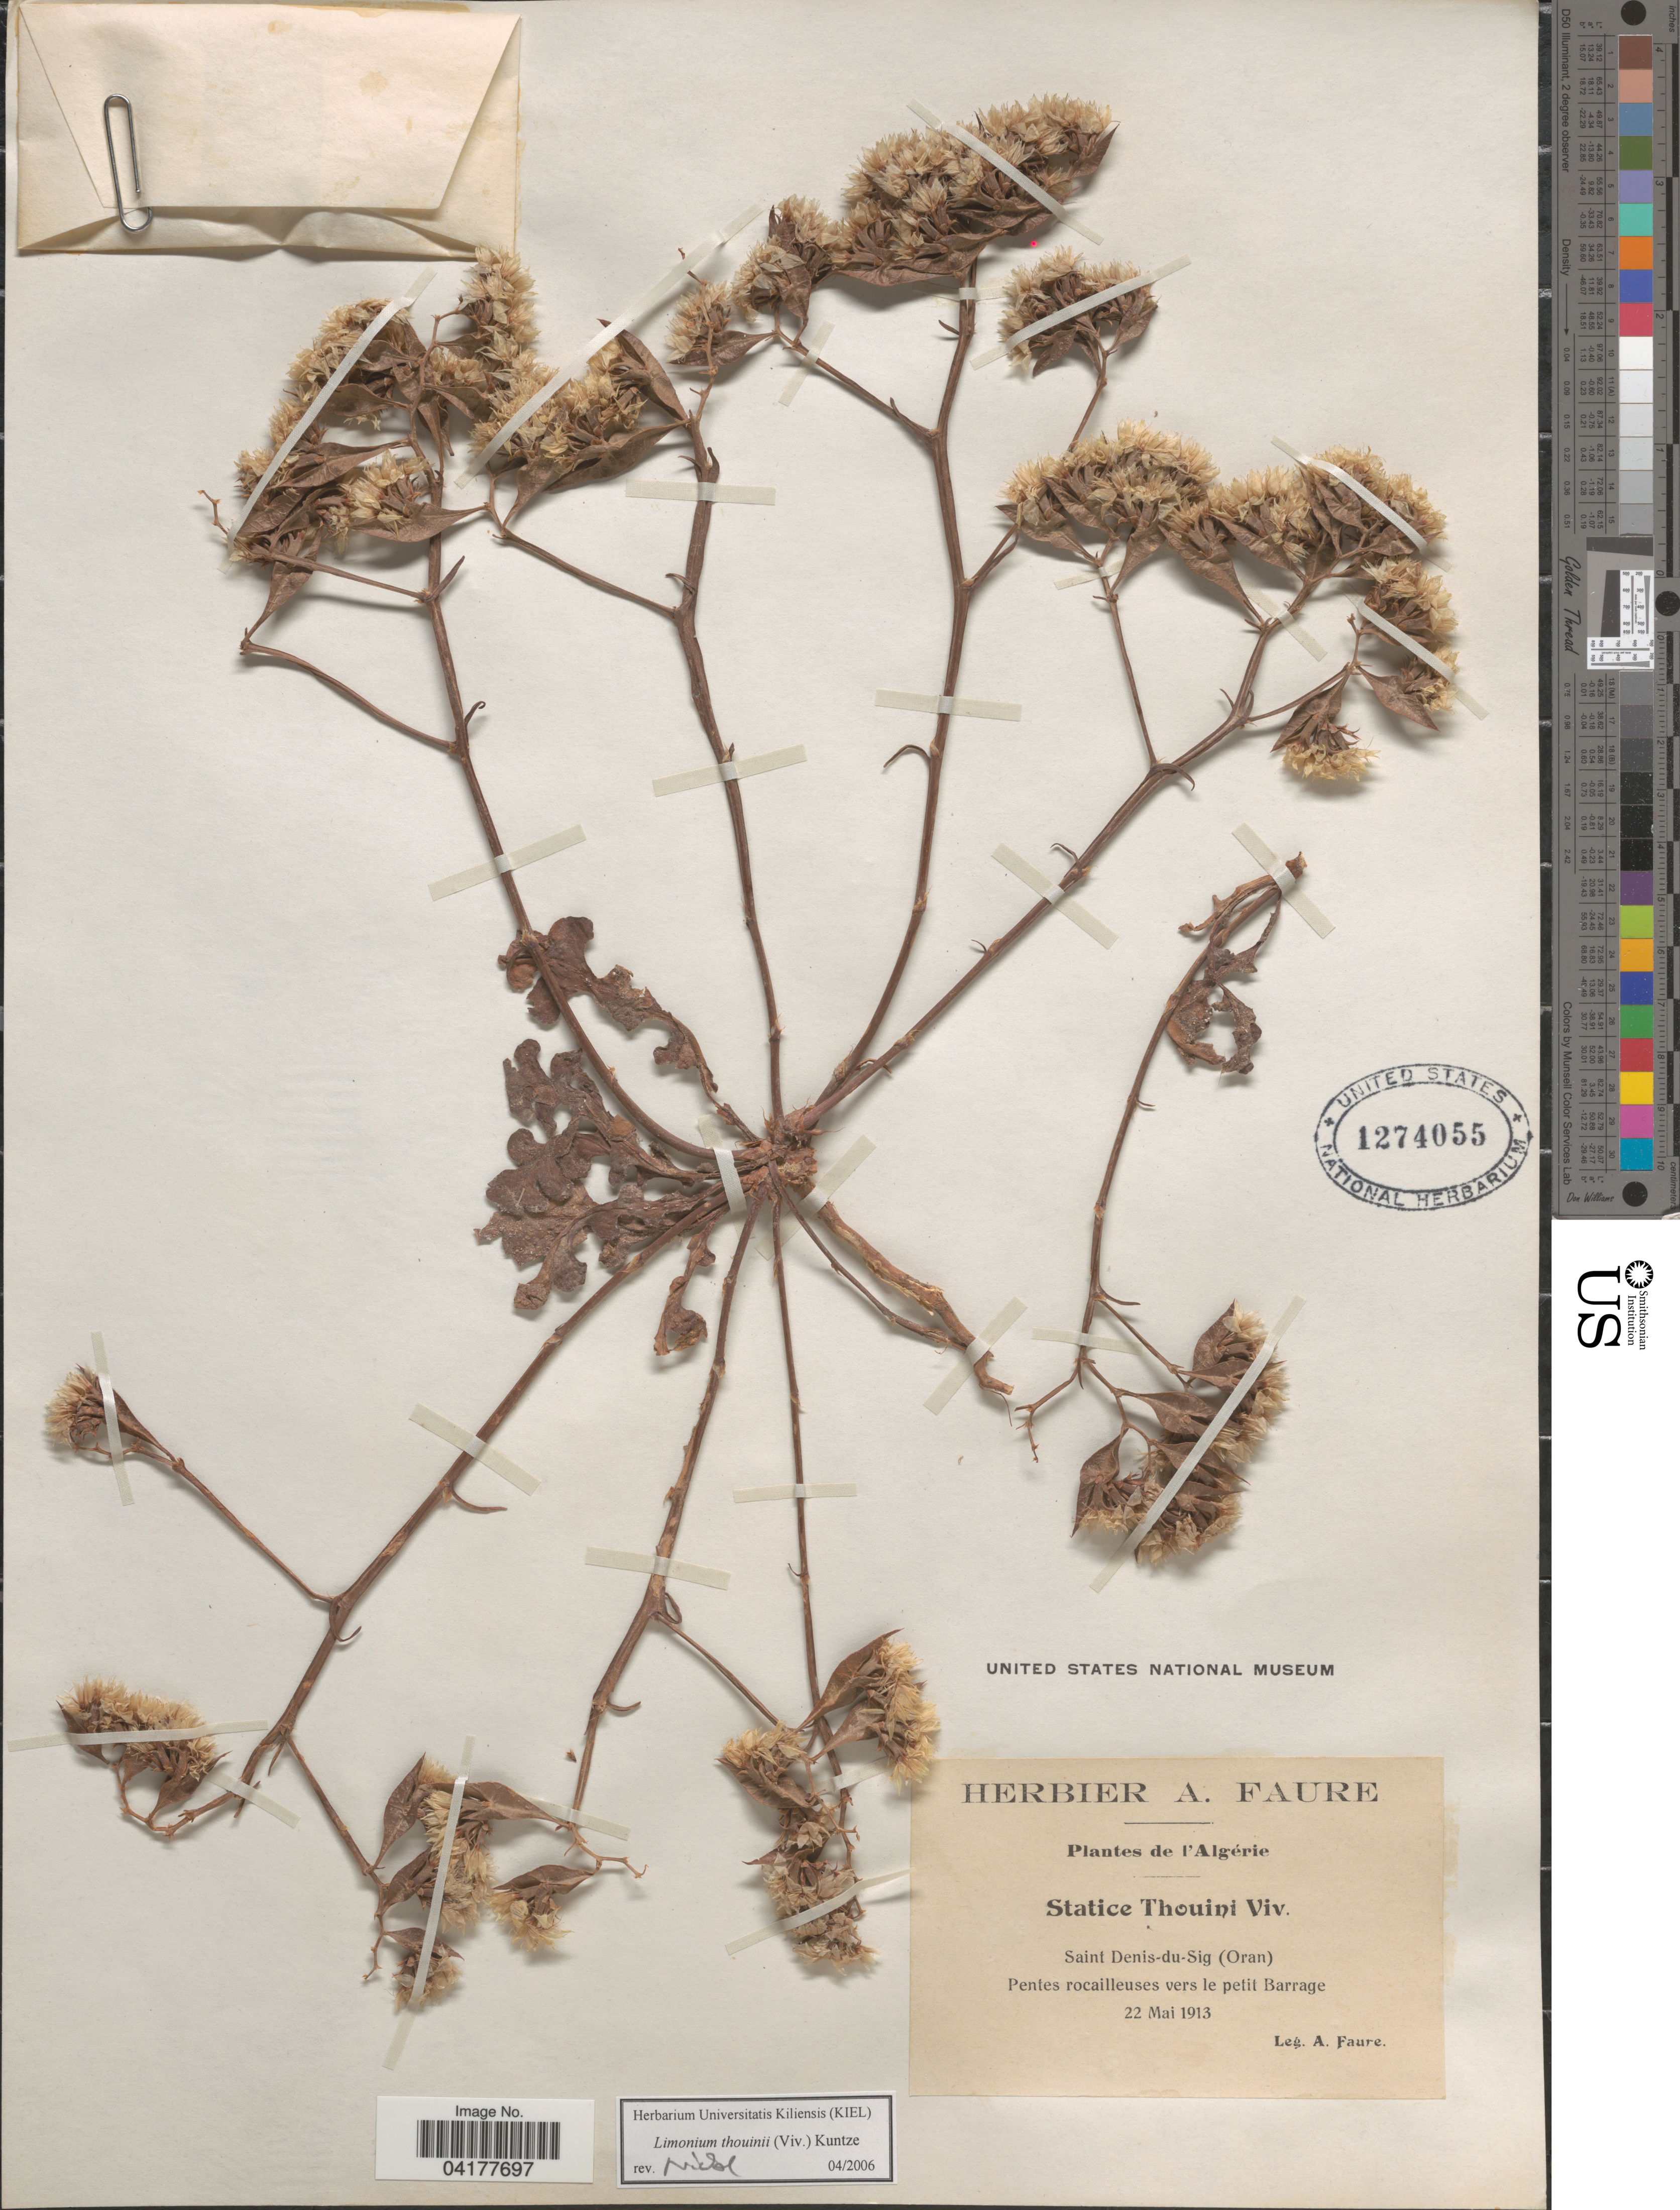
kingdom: Plantae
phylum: Tracheophyta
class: Magnoliopsida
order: Caryophyllales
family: Plumbaginaceae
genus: Limonium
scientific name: Limonium thouinii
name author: Kuntze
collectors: A. Faure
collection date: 1913-05-22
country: Algeria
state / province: Oran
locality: Algérie. Saint Denis-du-Sig. Pentes rocailleuses vers le petit Barrage.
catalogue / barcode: US 1274055